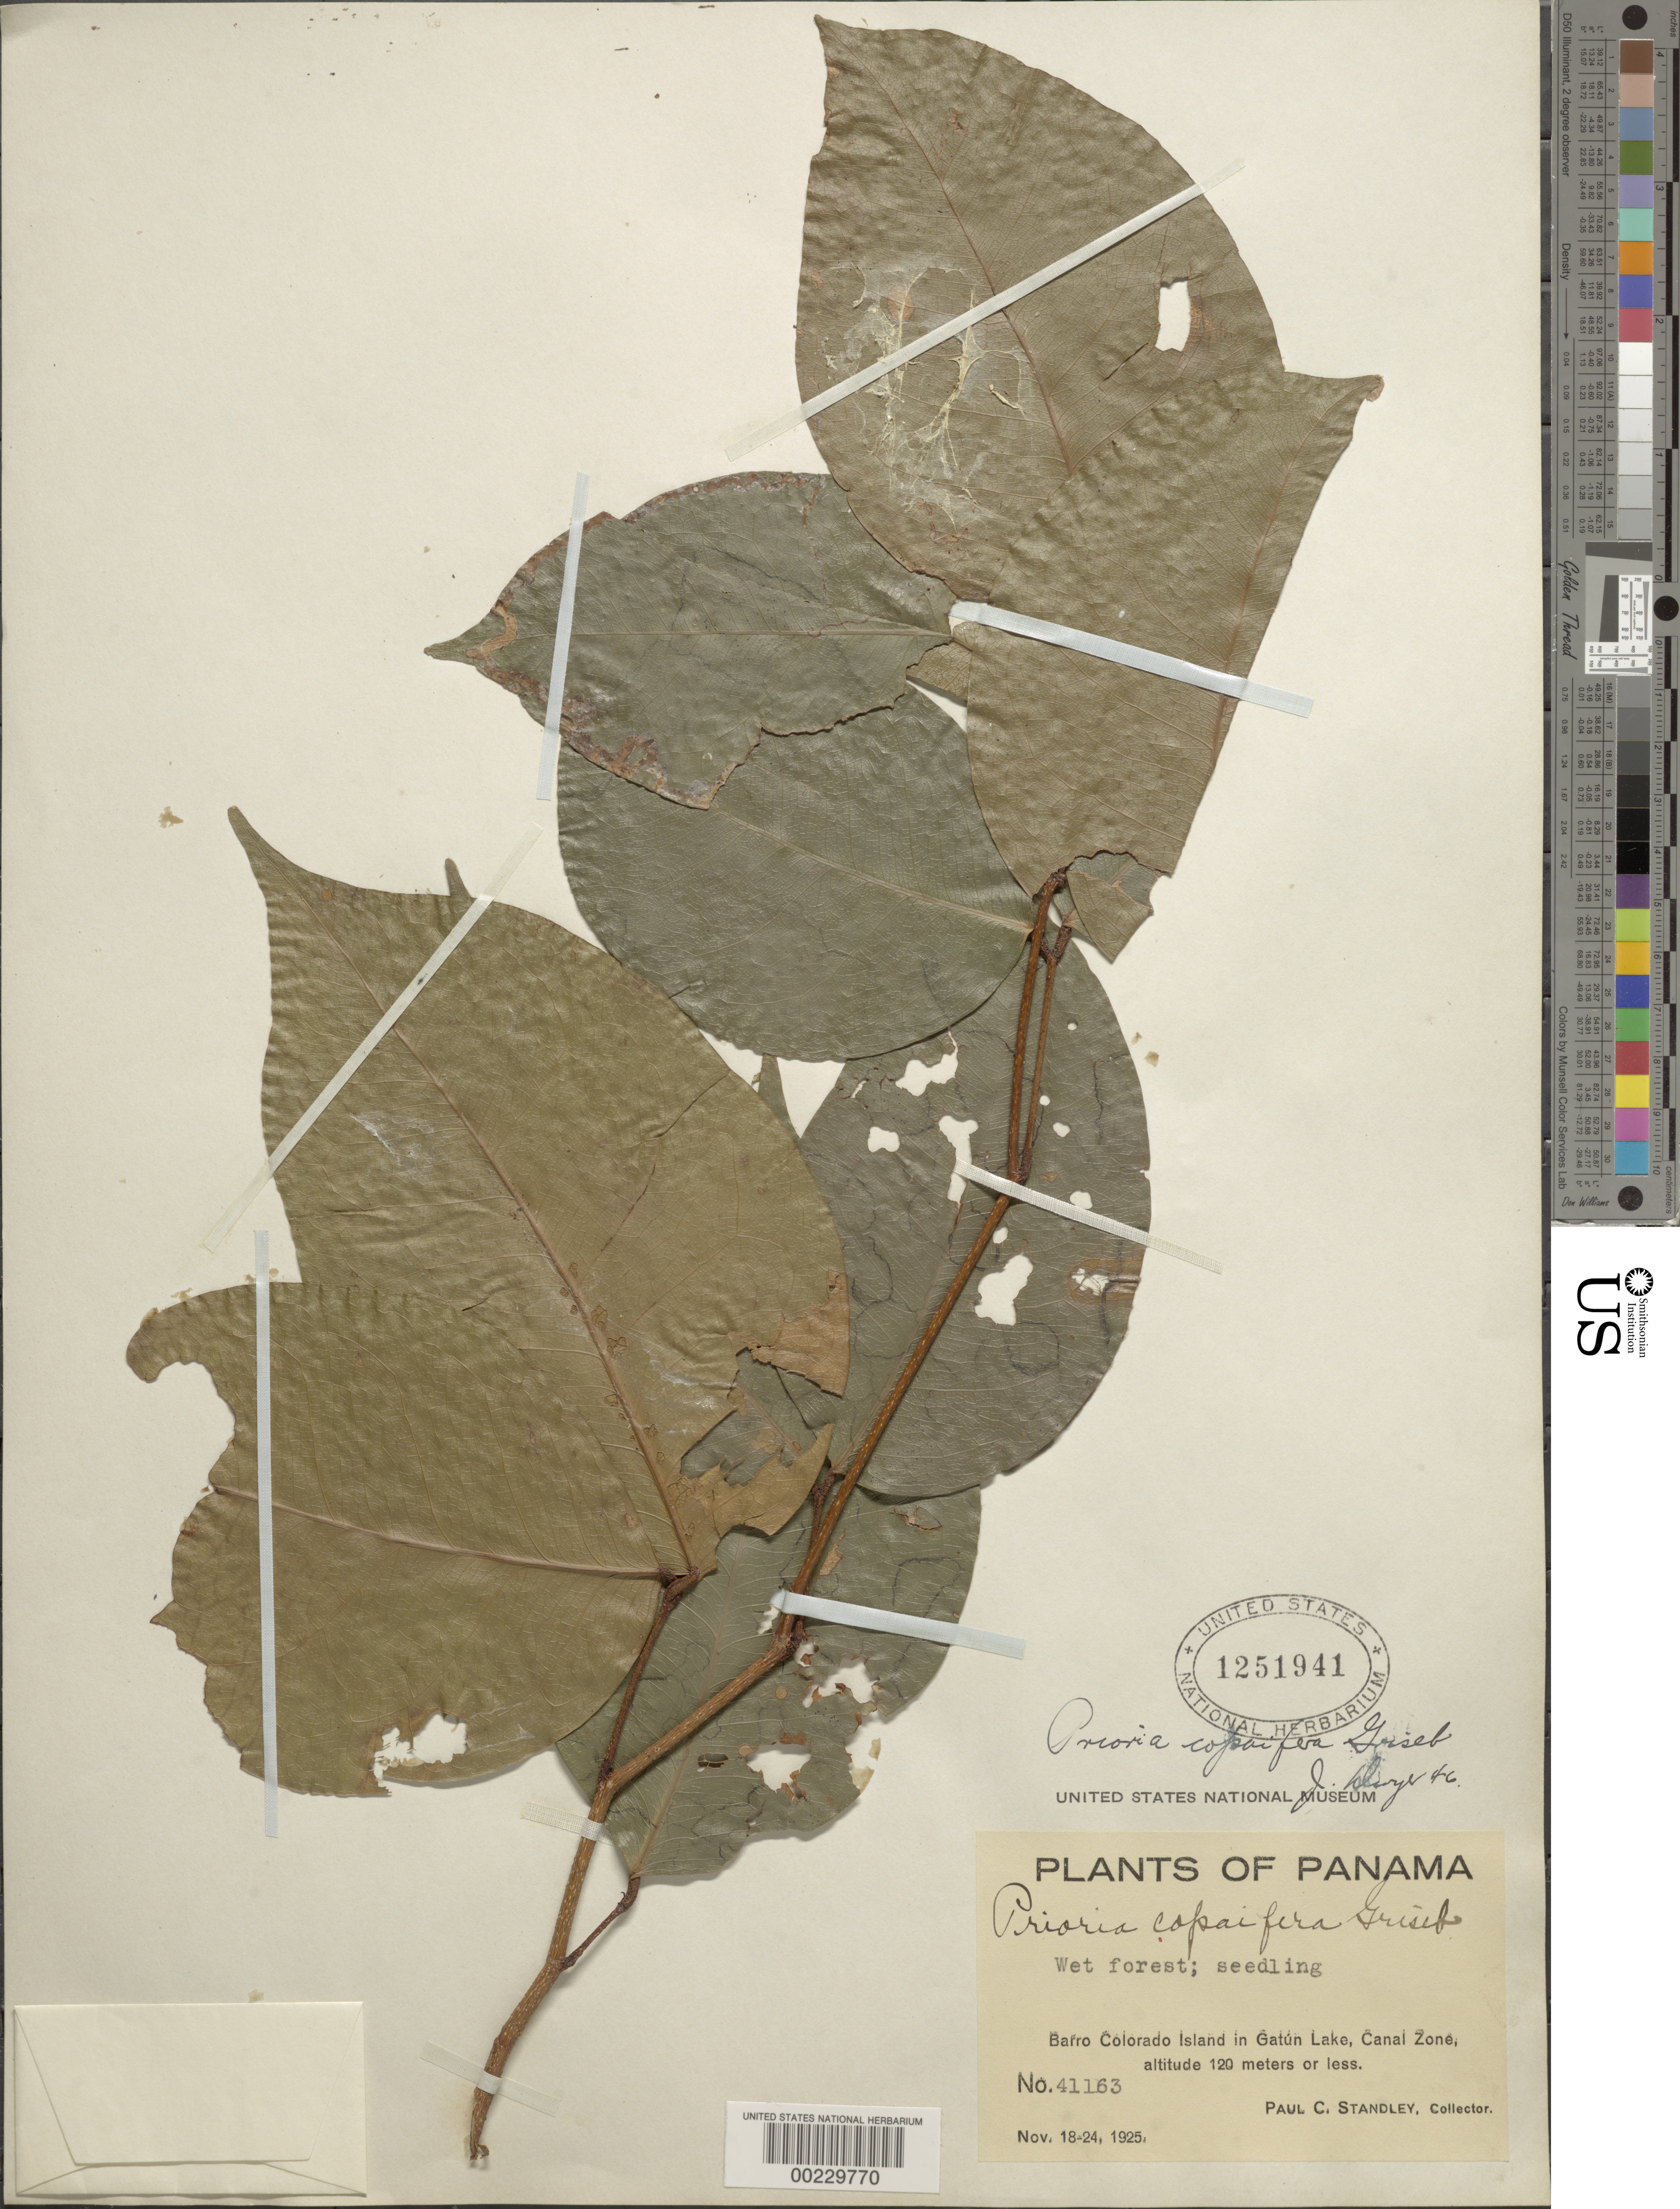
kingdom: Plantae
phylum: Tracheophyta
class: Magnoliopsida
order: Fabales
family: Fabaceae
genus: Prioria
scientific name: Prioria copaifera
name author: Griseb.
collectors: P. C. Standley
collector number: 41163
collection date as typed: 18 Nov 1925 to 24 Nov 1925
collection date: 1925-11-18/1925-11-24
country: Panama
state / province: Panamá Oeste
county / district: Canal Zone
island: Barro Colorado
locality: Gatun Lake, Canal Zone.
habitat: Wet forest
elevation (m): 120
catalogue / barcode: US 1251941